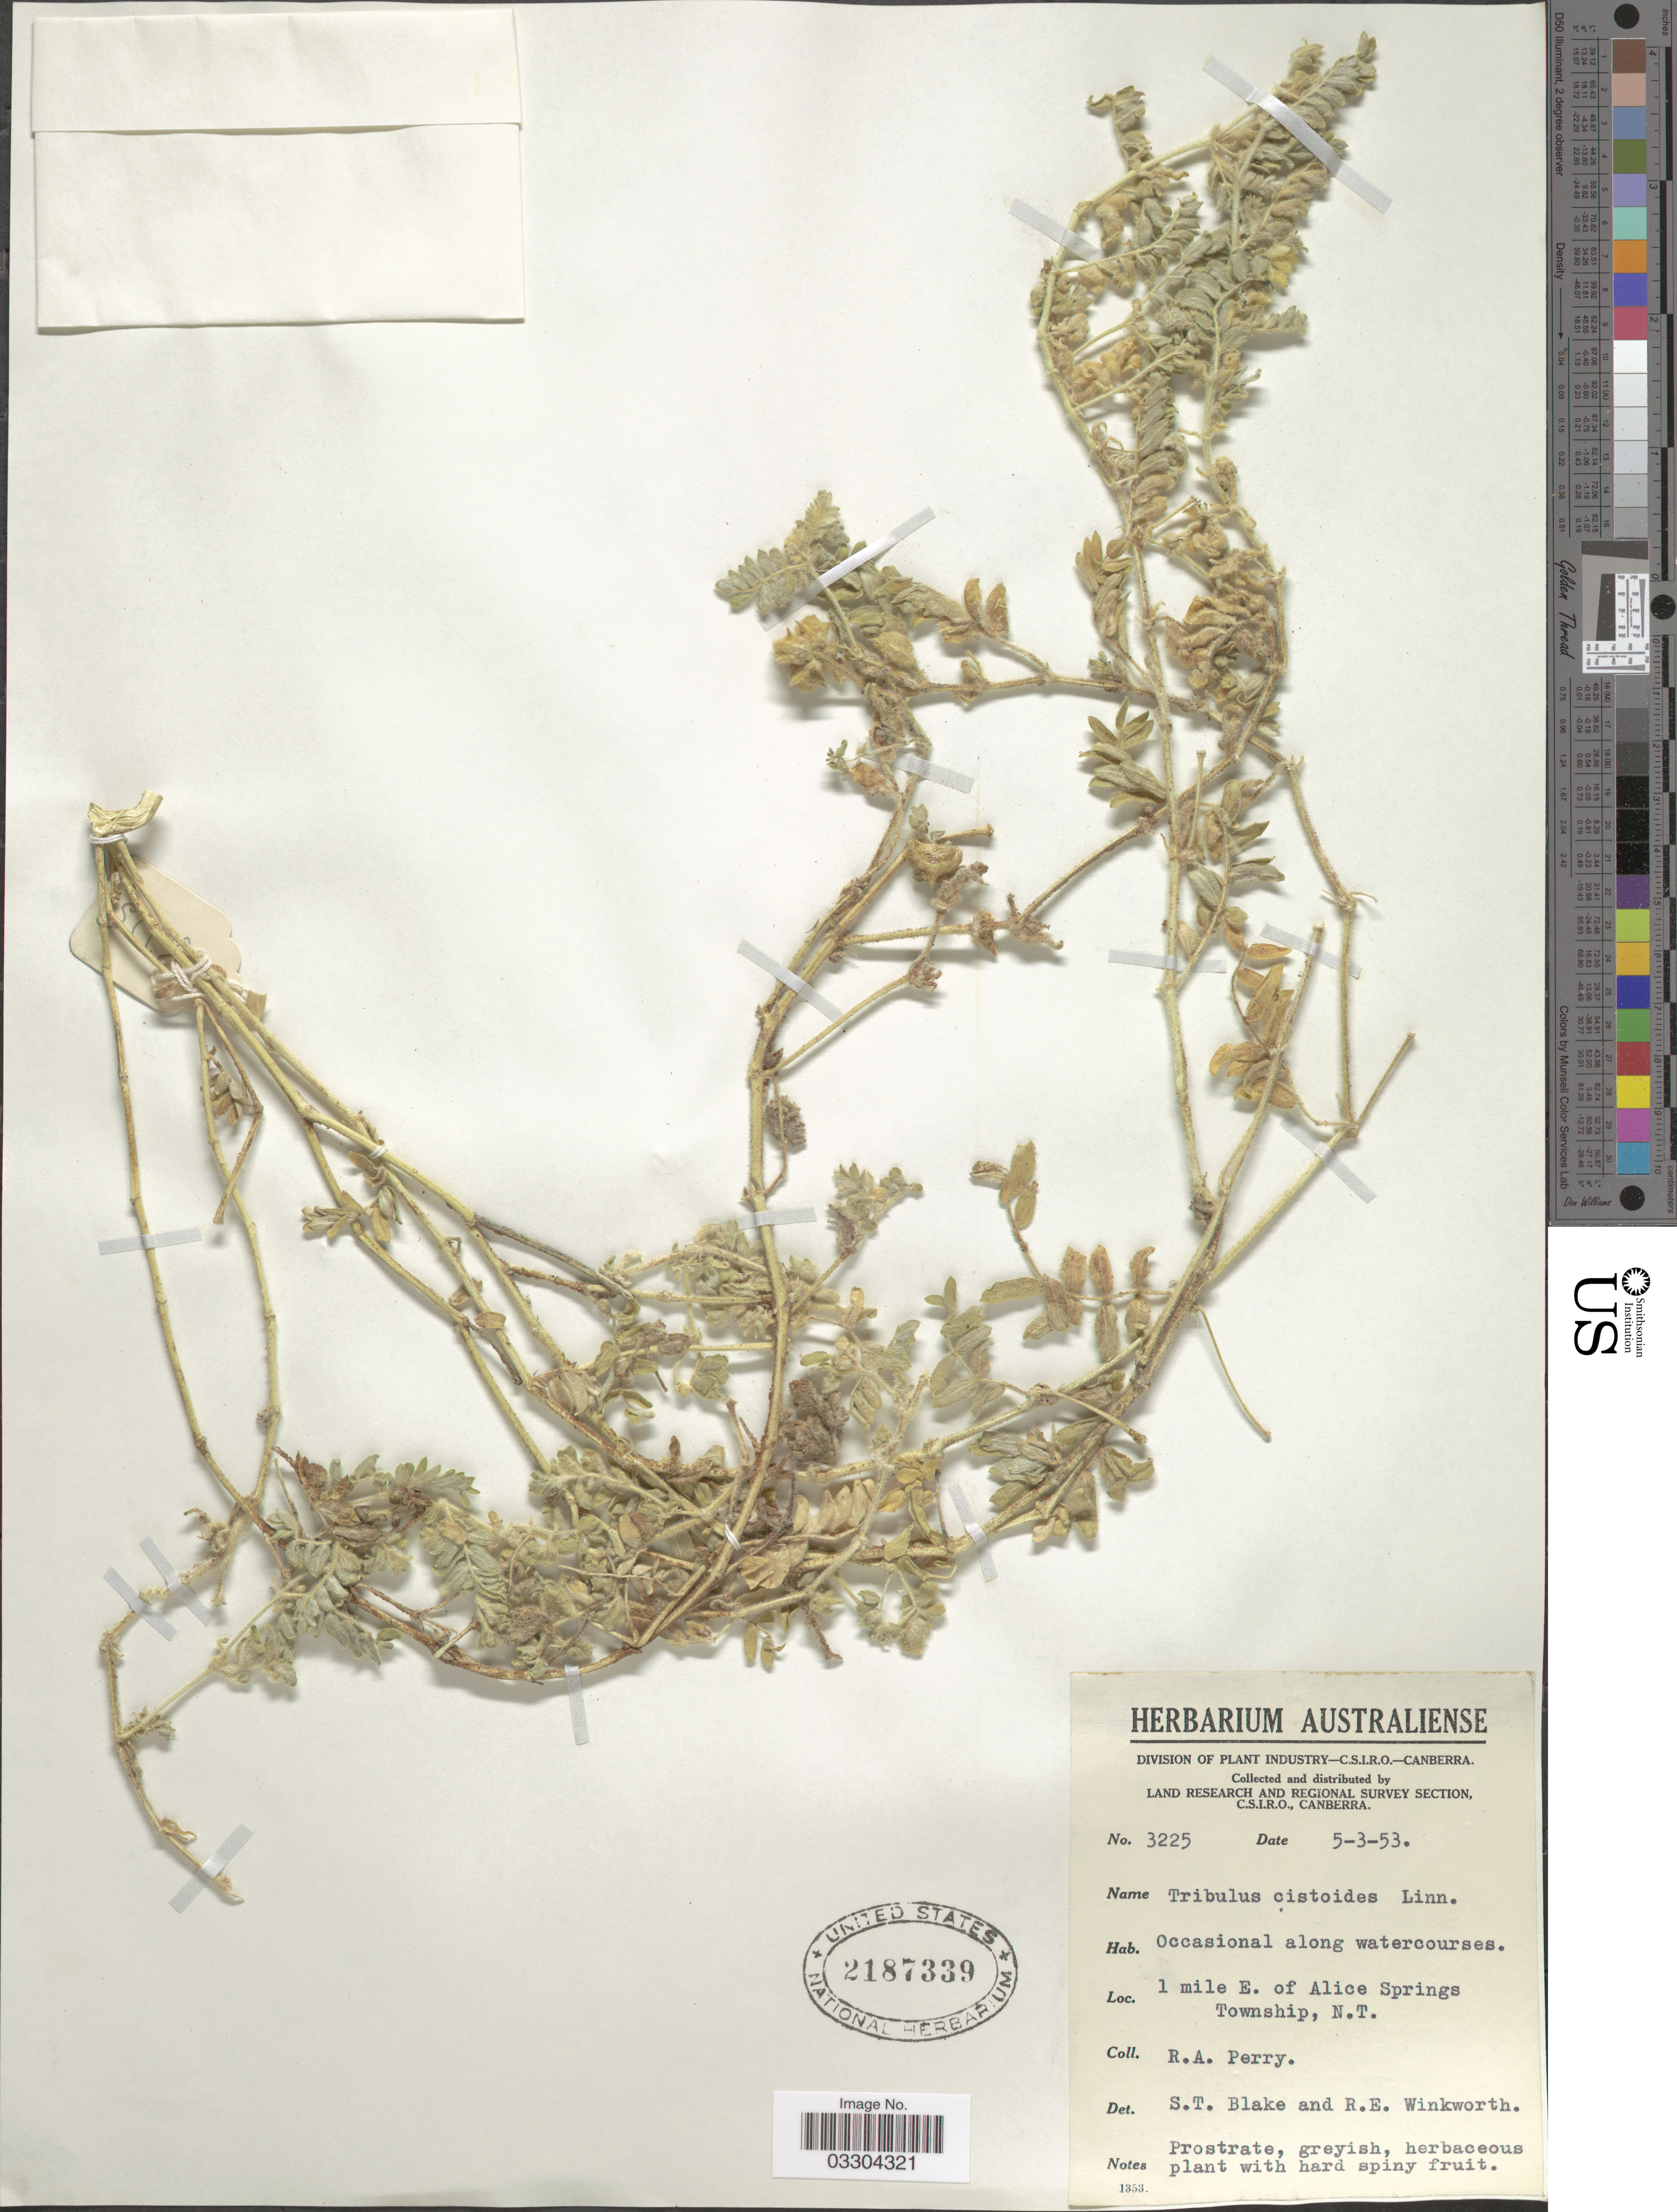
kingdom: Plantae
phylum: Tracheophyta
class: Magnoliopsida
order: Zygophyllales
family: Zygophyllaceae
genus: Tribulus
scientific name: Tribulus cistoides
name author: L.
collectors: Perry, R. A.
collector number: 3225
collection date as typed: Transcribed d/m/y: 5/3/53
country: Australia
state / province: Northern Territory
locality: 1 mile E. of Alice Springs Township, N. T.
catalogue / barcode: US 2187339